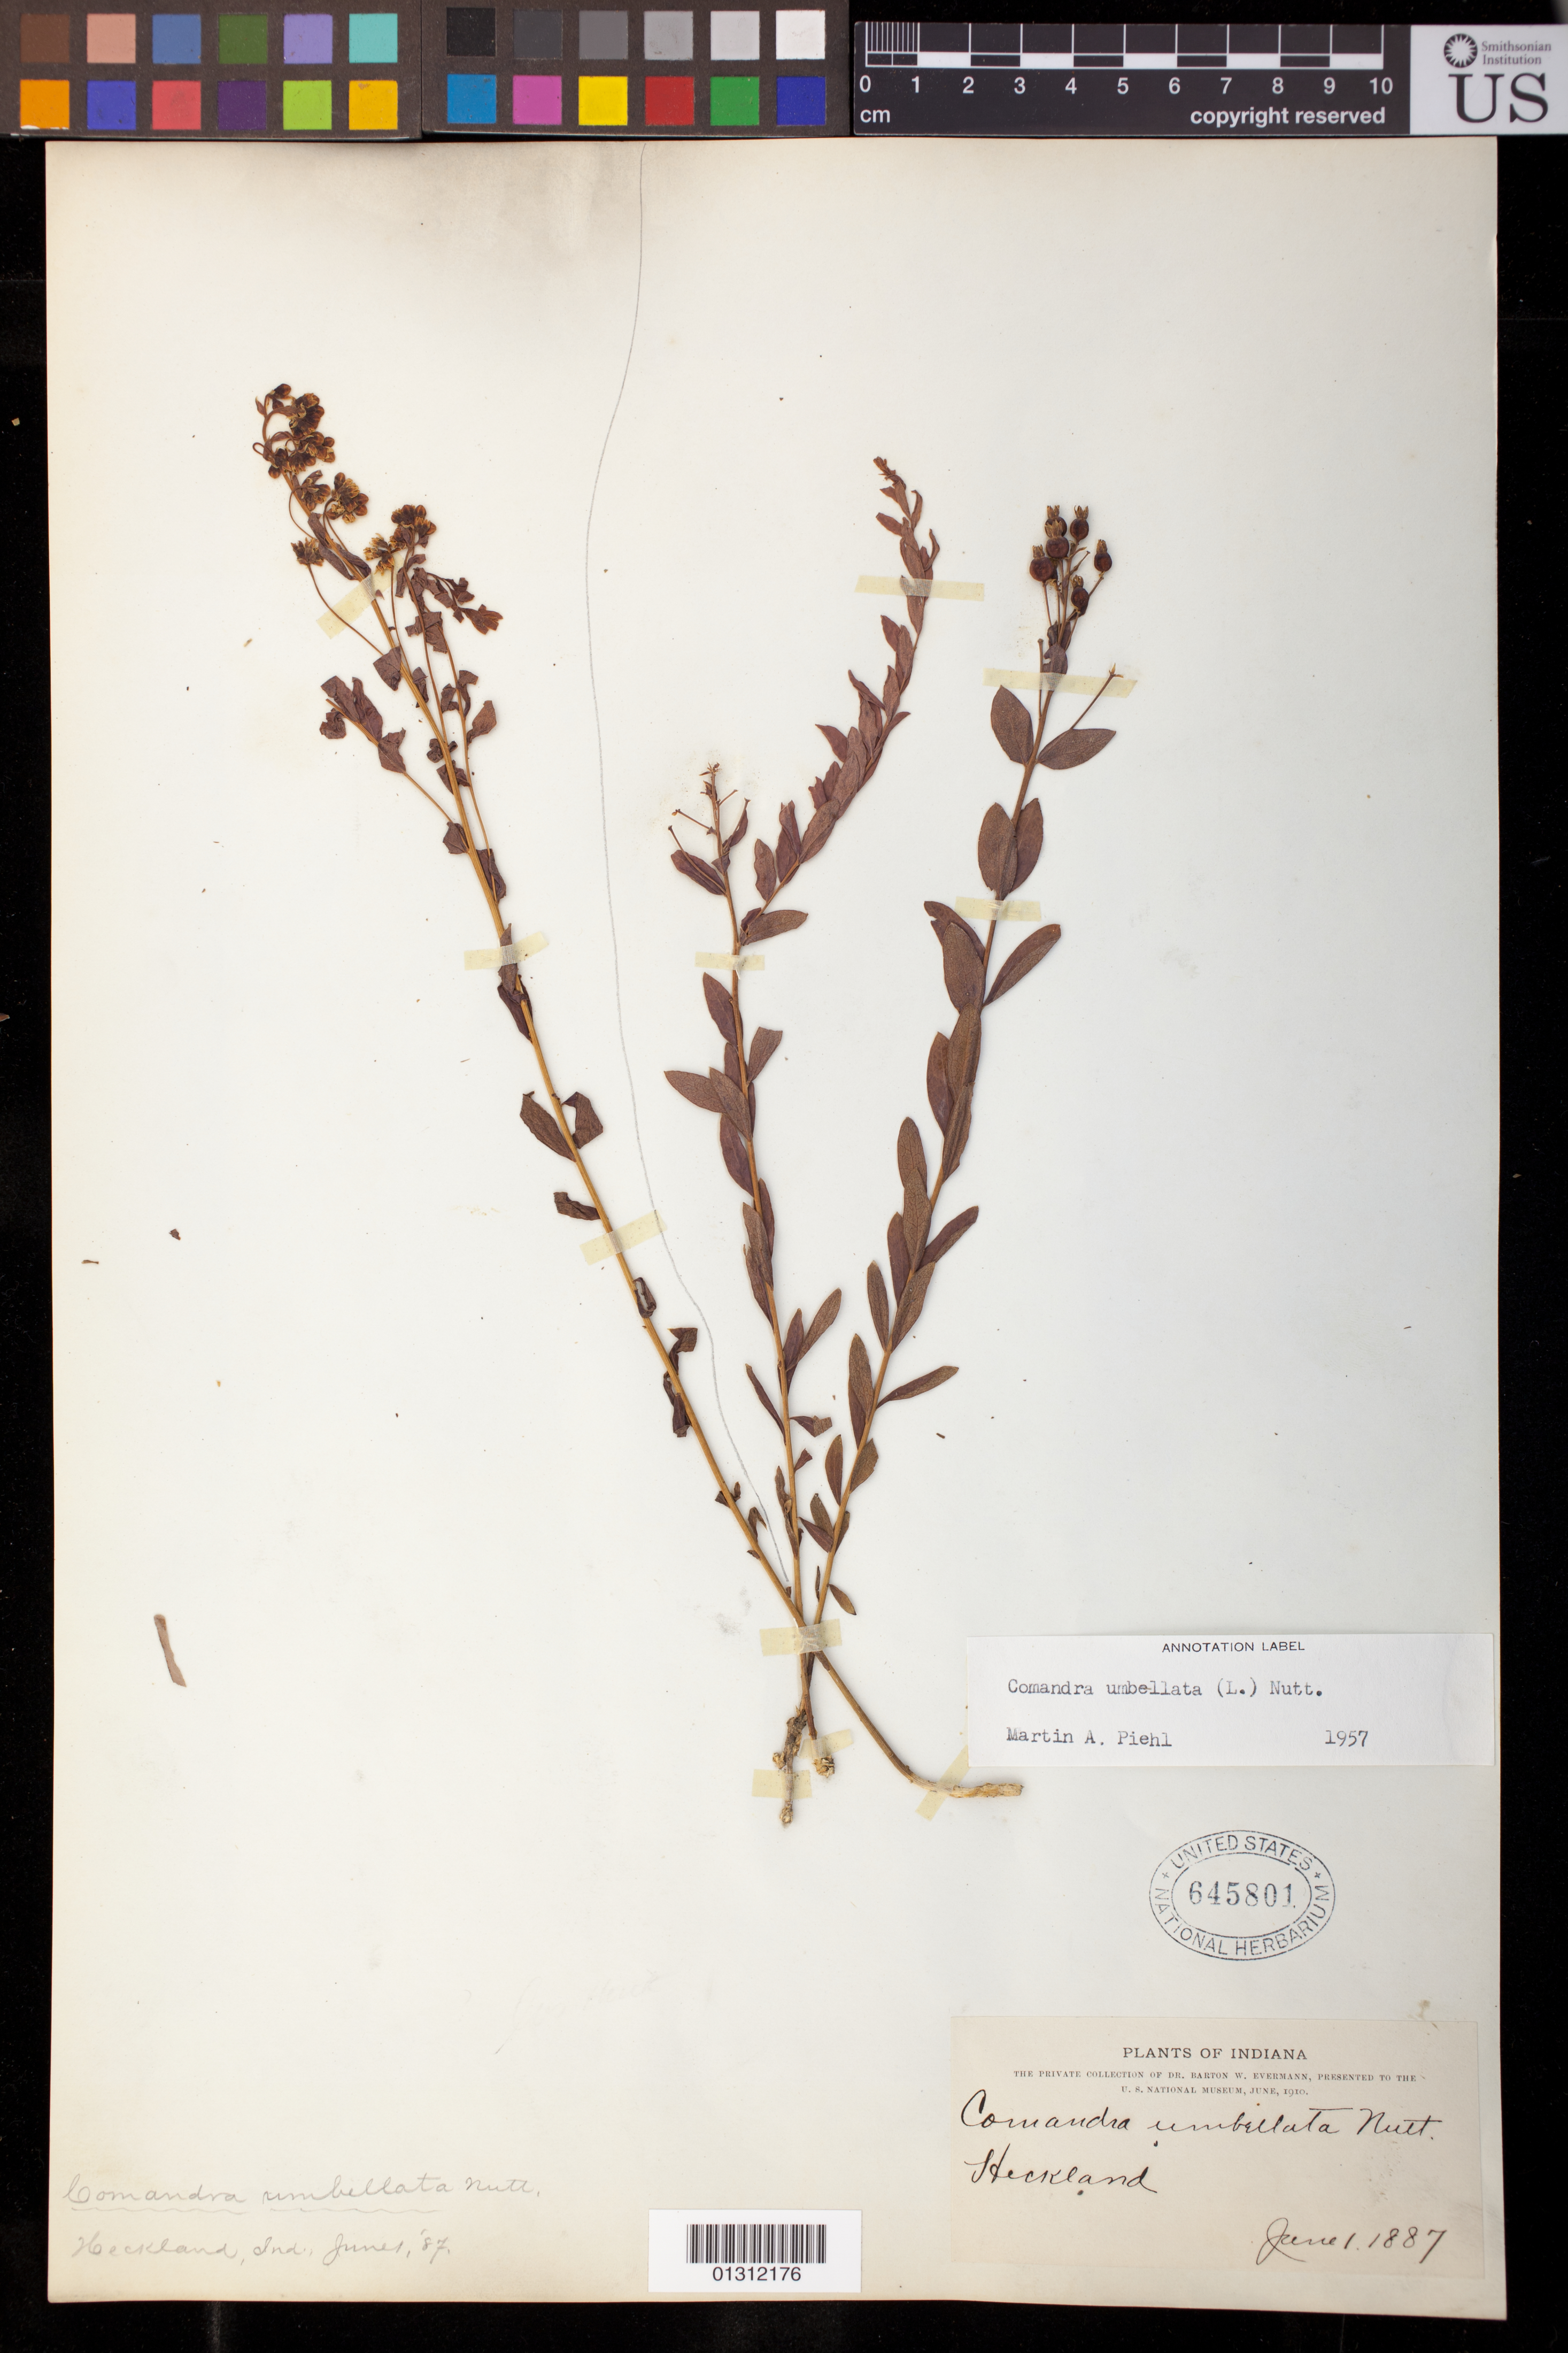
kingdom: Plantae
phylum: Tracheophyta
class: Magnoliopsida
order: Santalales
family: Comandraceae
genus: Comandra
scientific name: Comandra umbellata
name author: (L.) Nutt.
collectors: B. W. Evermann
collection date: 1887-06-01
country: United States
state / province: Indiana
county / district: Vigo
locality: Heckland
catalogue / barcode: US 645801